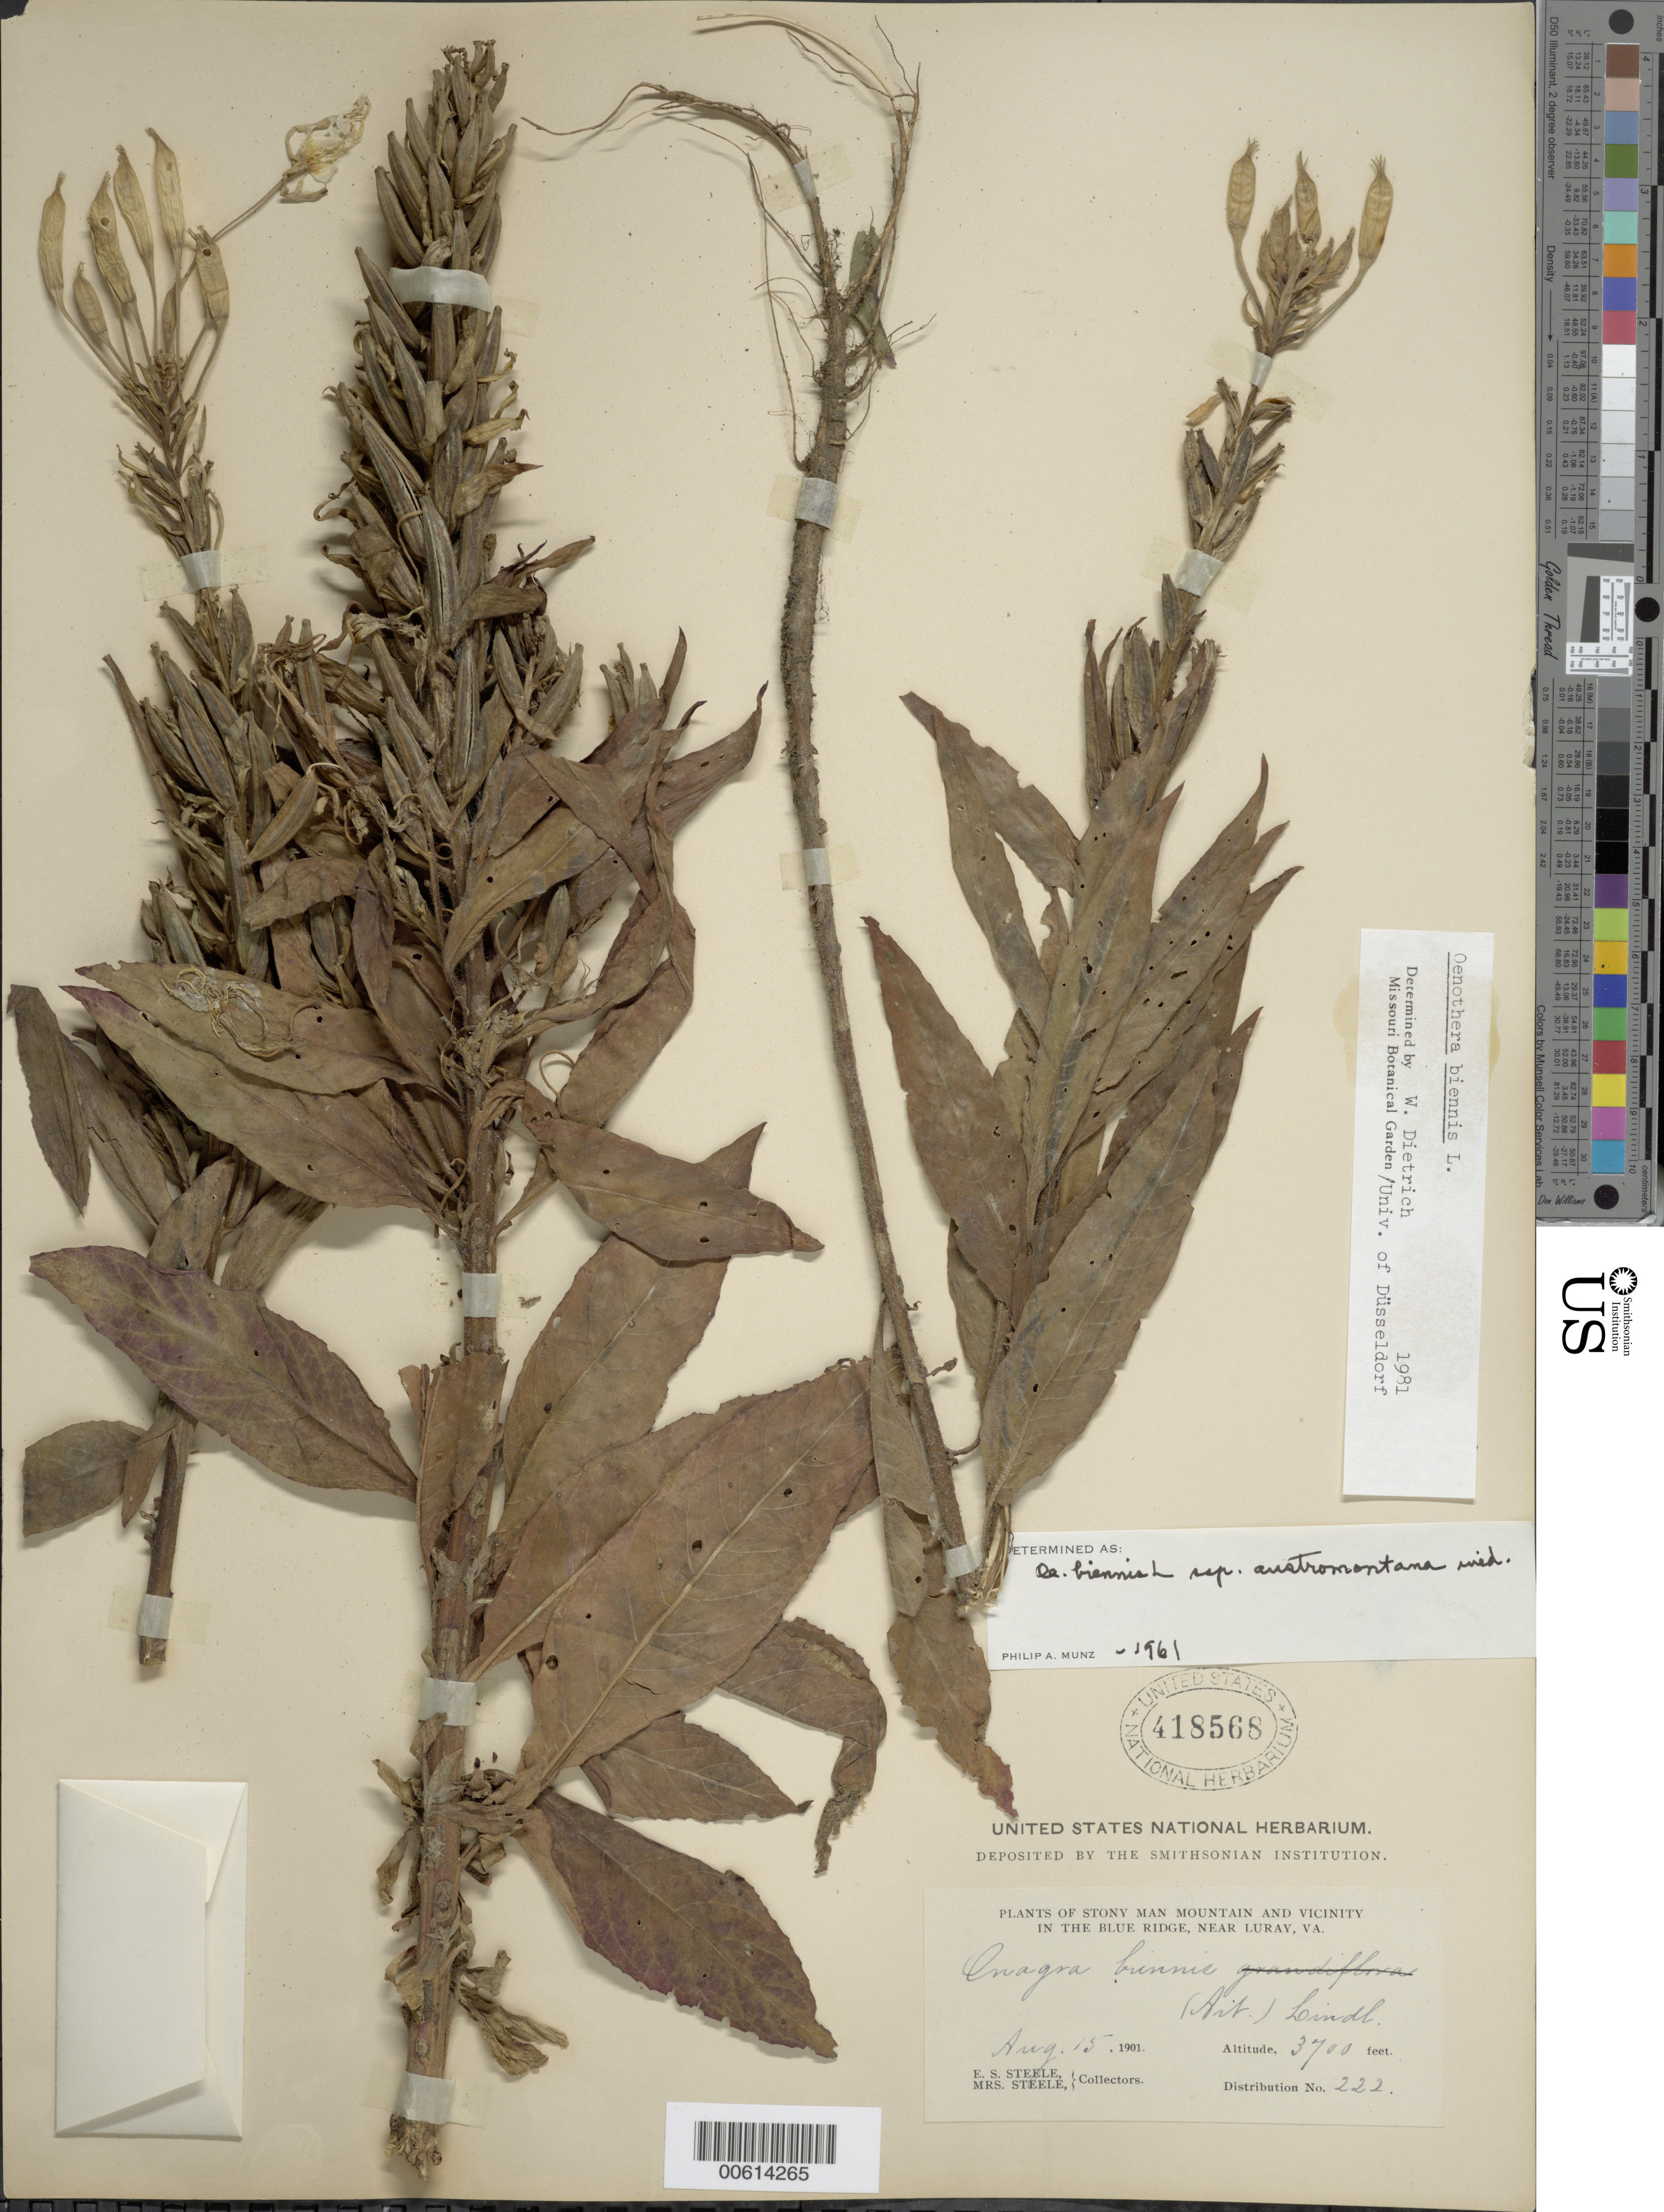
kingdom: Plantae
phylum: Tracheophyta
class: Magnoliopsida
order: Myrtales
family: Onagraceae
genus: Oenothera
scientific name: Oenothera biennis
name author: L.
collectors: E. Steele & Mrs. E. S. Steele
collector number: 222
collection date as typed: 15 Aug 1901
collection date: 1901-08-15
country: United States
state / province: Virginia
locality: Stony man Mountain and the vicinity in the blue ridge, near Luray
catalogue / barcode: US 418568